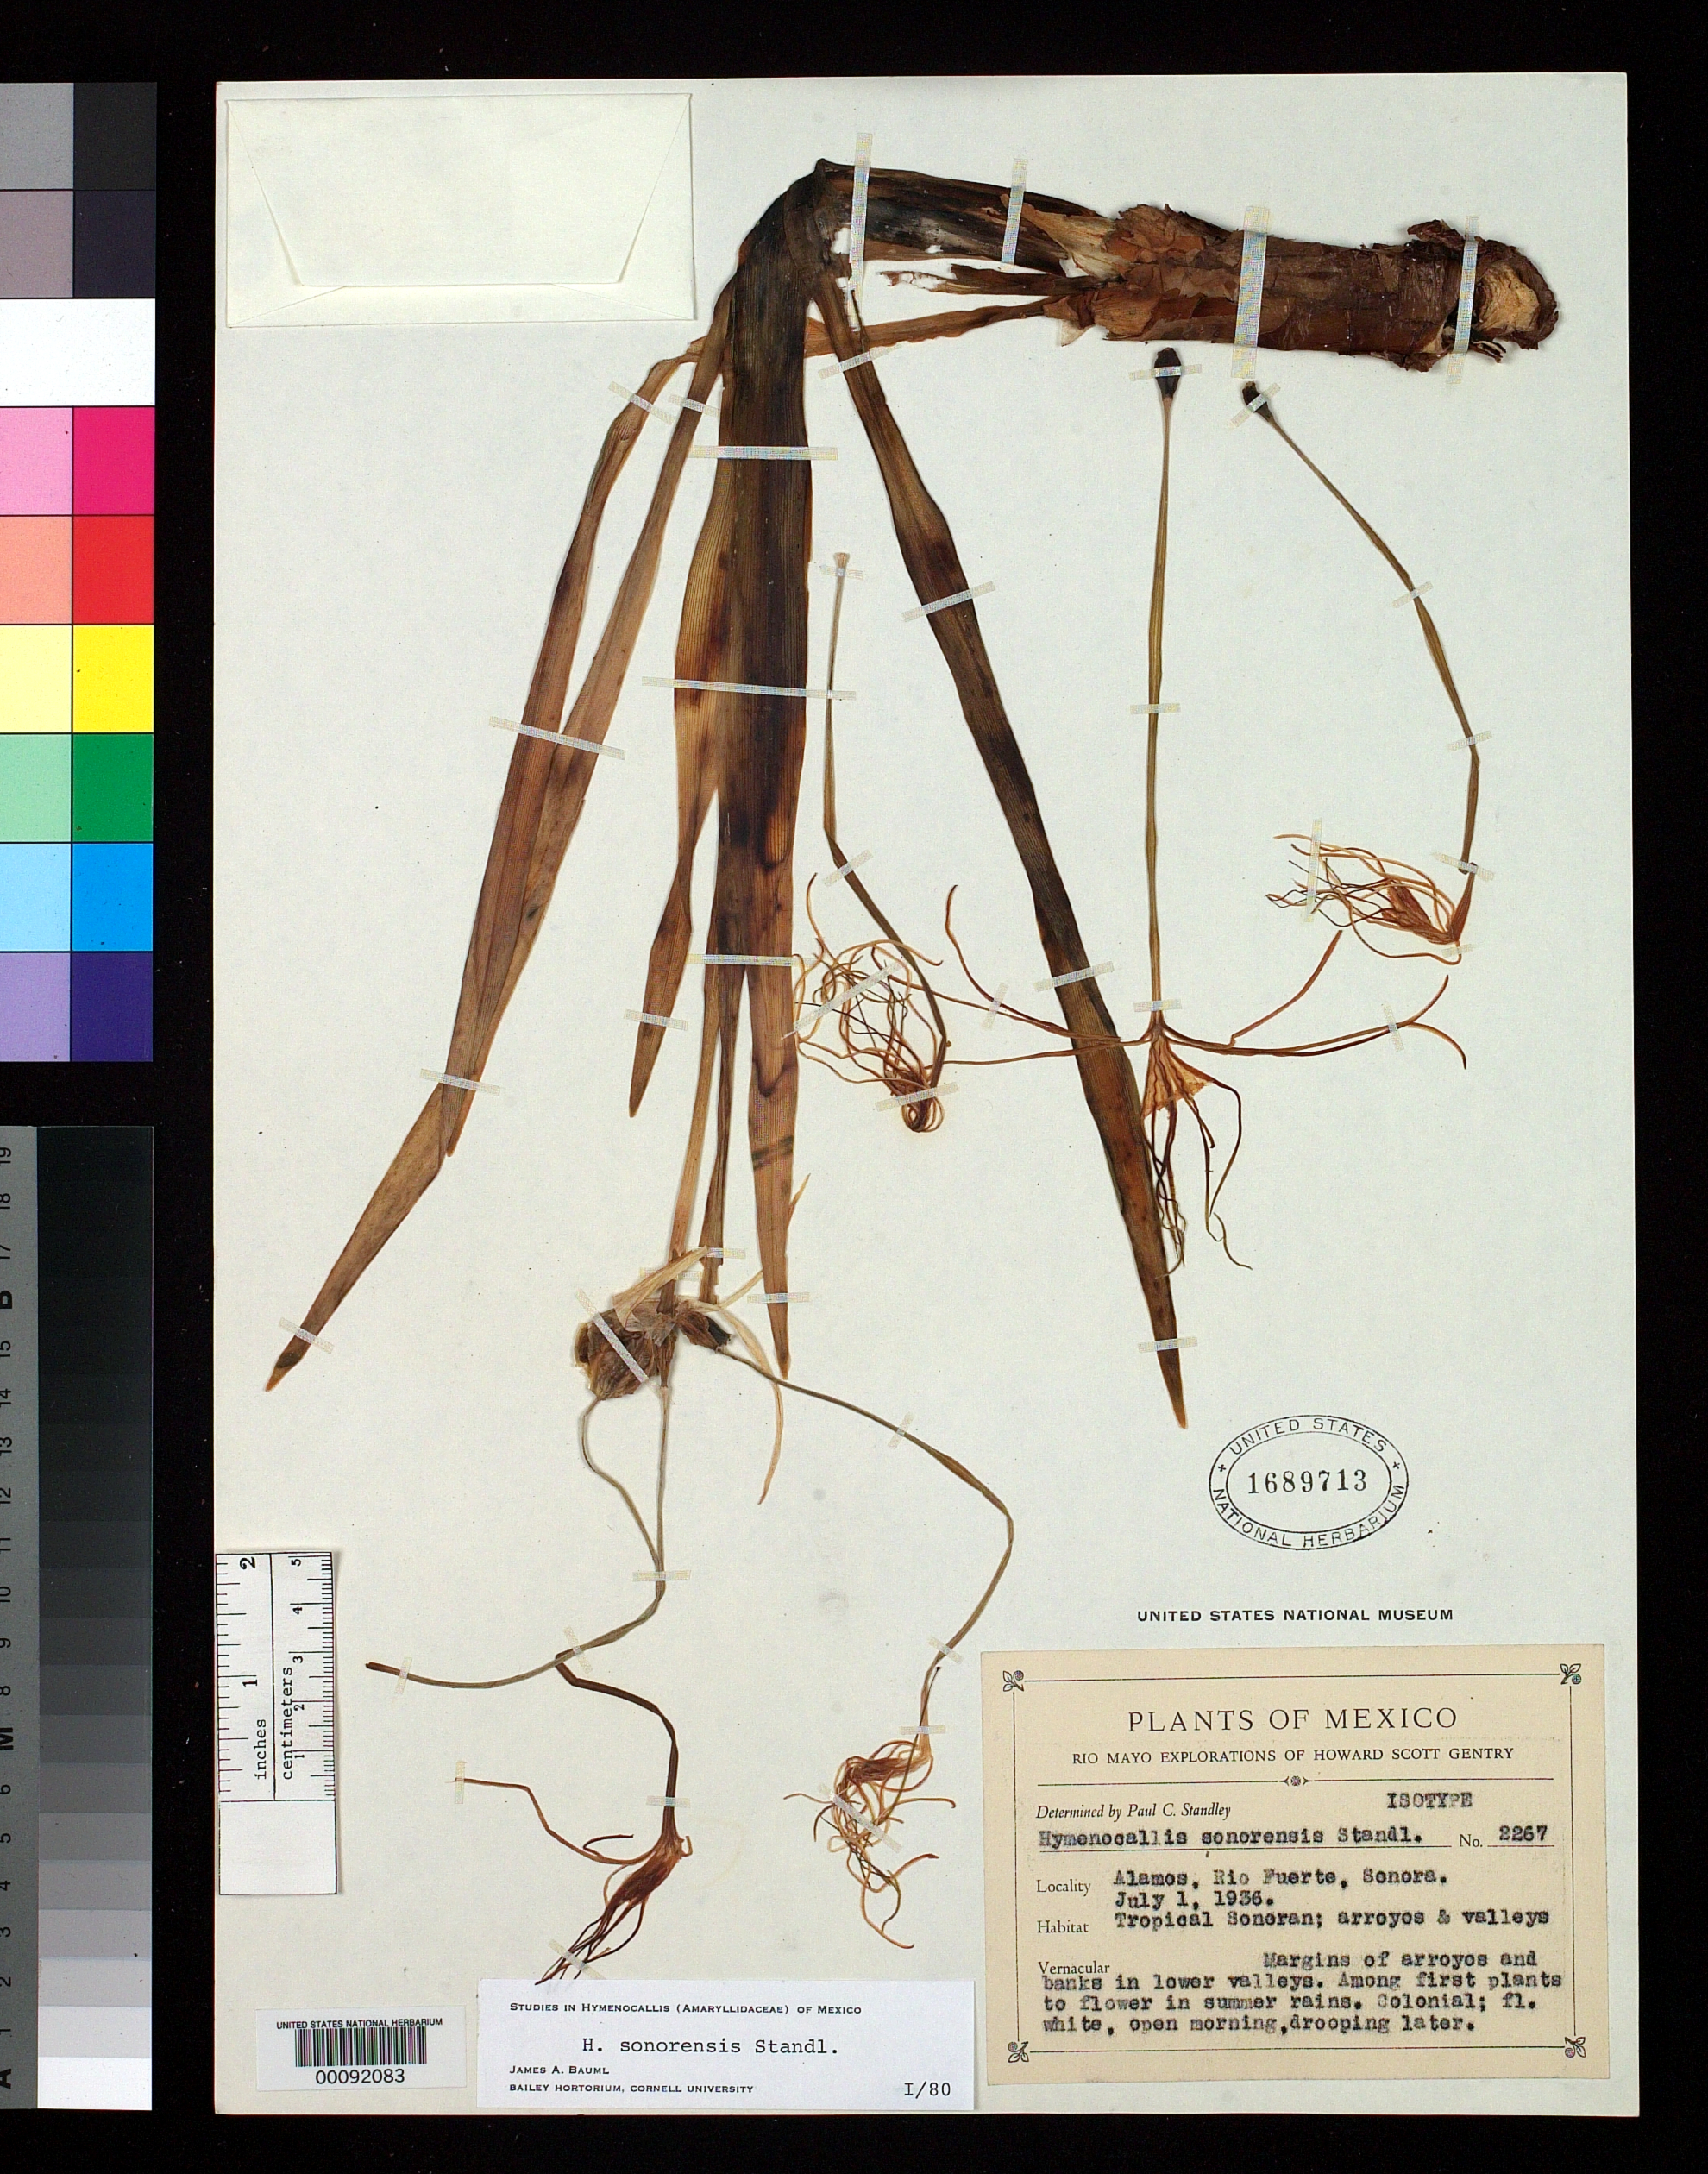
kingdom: Plantae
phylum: Tracheophyta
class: Liliopsida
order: Asparagales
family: Amaryllidaceae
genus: Hymenocallis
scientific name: Hymenocallis sonorensis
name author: Standl.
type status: Isotype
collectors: H. S. Gentry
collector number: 2267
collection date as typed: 01 Jul 1936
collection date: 1936-07-01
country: Mexico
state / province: Sonora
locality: Alamos, Rio Fuerte.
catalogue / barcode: US 1689713